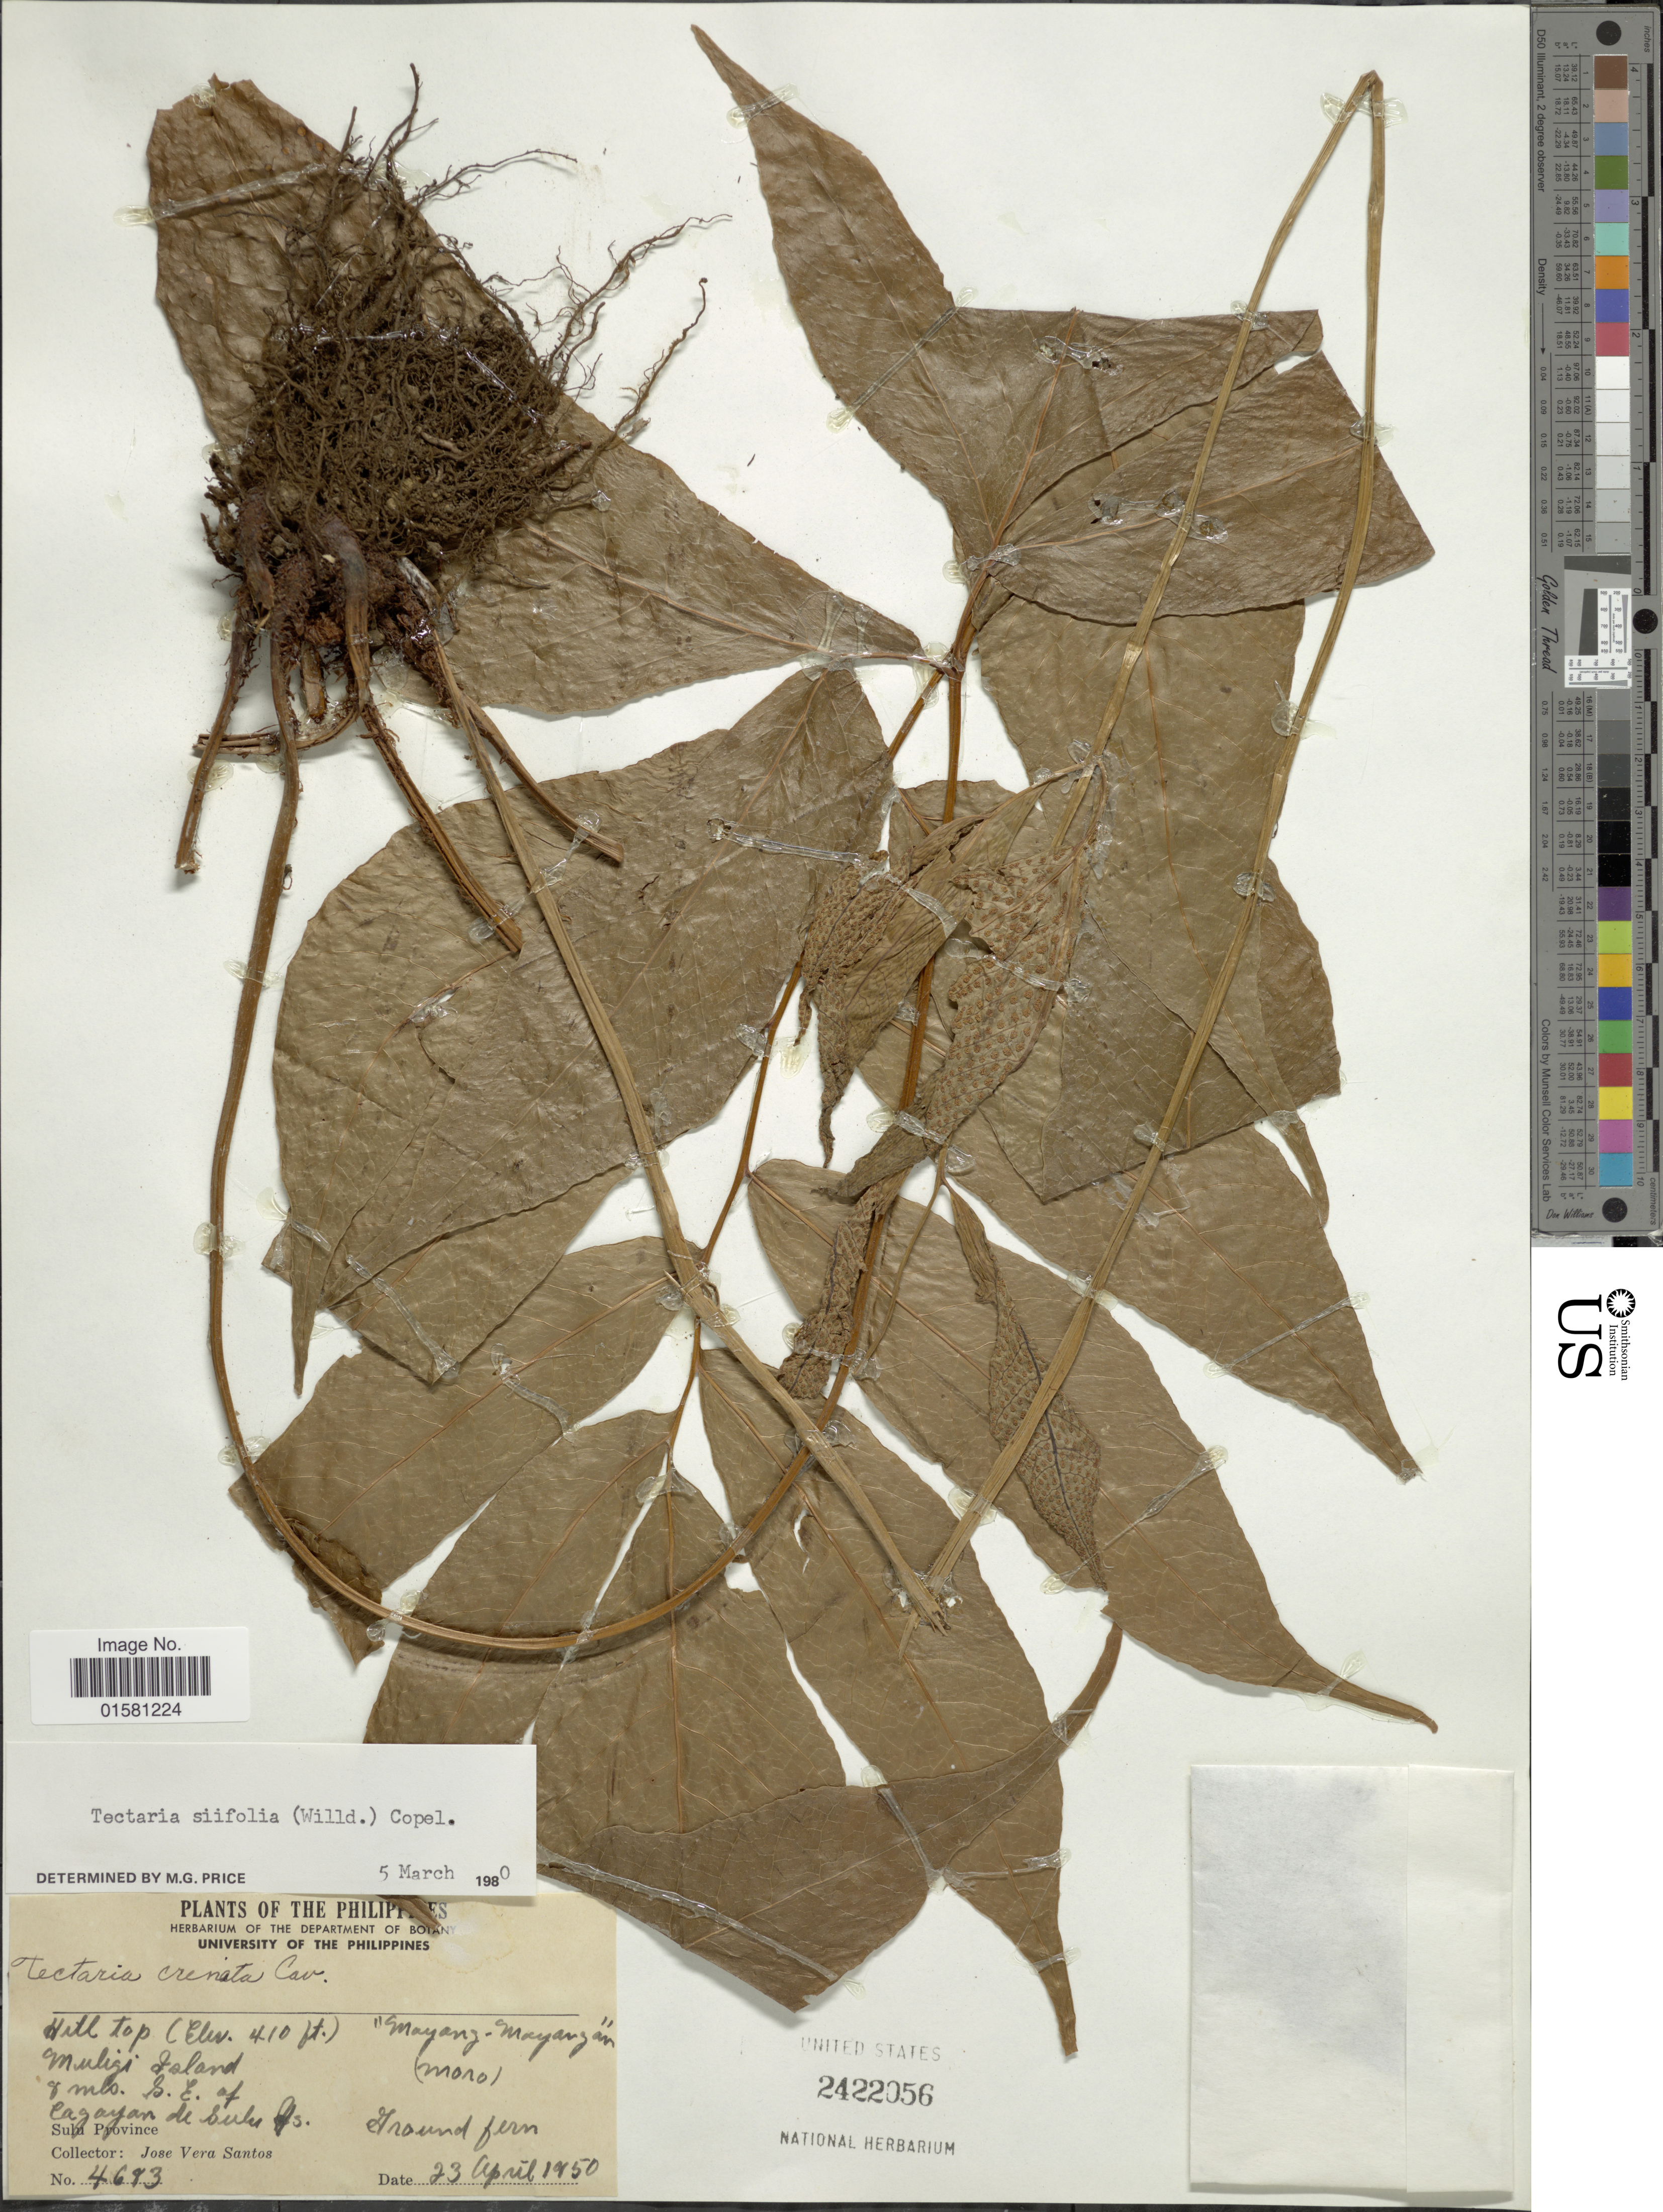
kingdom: Plantae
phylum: Tracheophyta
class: Polypodiopsida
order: Polypodiales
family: Tectariaceae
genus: Tectaria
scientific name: Tectaria siifolia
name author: (Willd.) Copel.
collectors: J. V. Santos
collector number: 4693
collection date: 1950-04-23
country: Philippines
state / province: Muslim Mindanao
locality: The Philippines, Hill top, Smayang - Smayangam (moro) Muligi Island, 8 miles S. E. of Cagayan de Sulu, Suhi Province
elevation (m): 125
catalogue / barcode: US 2422056